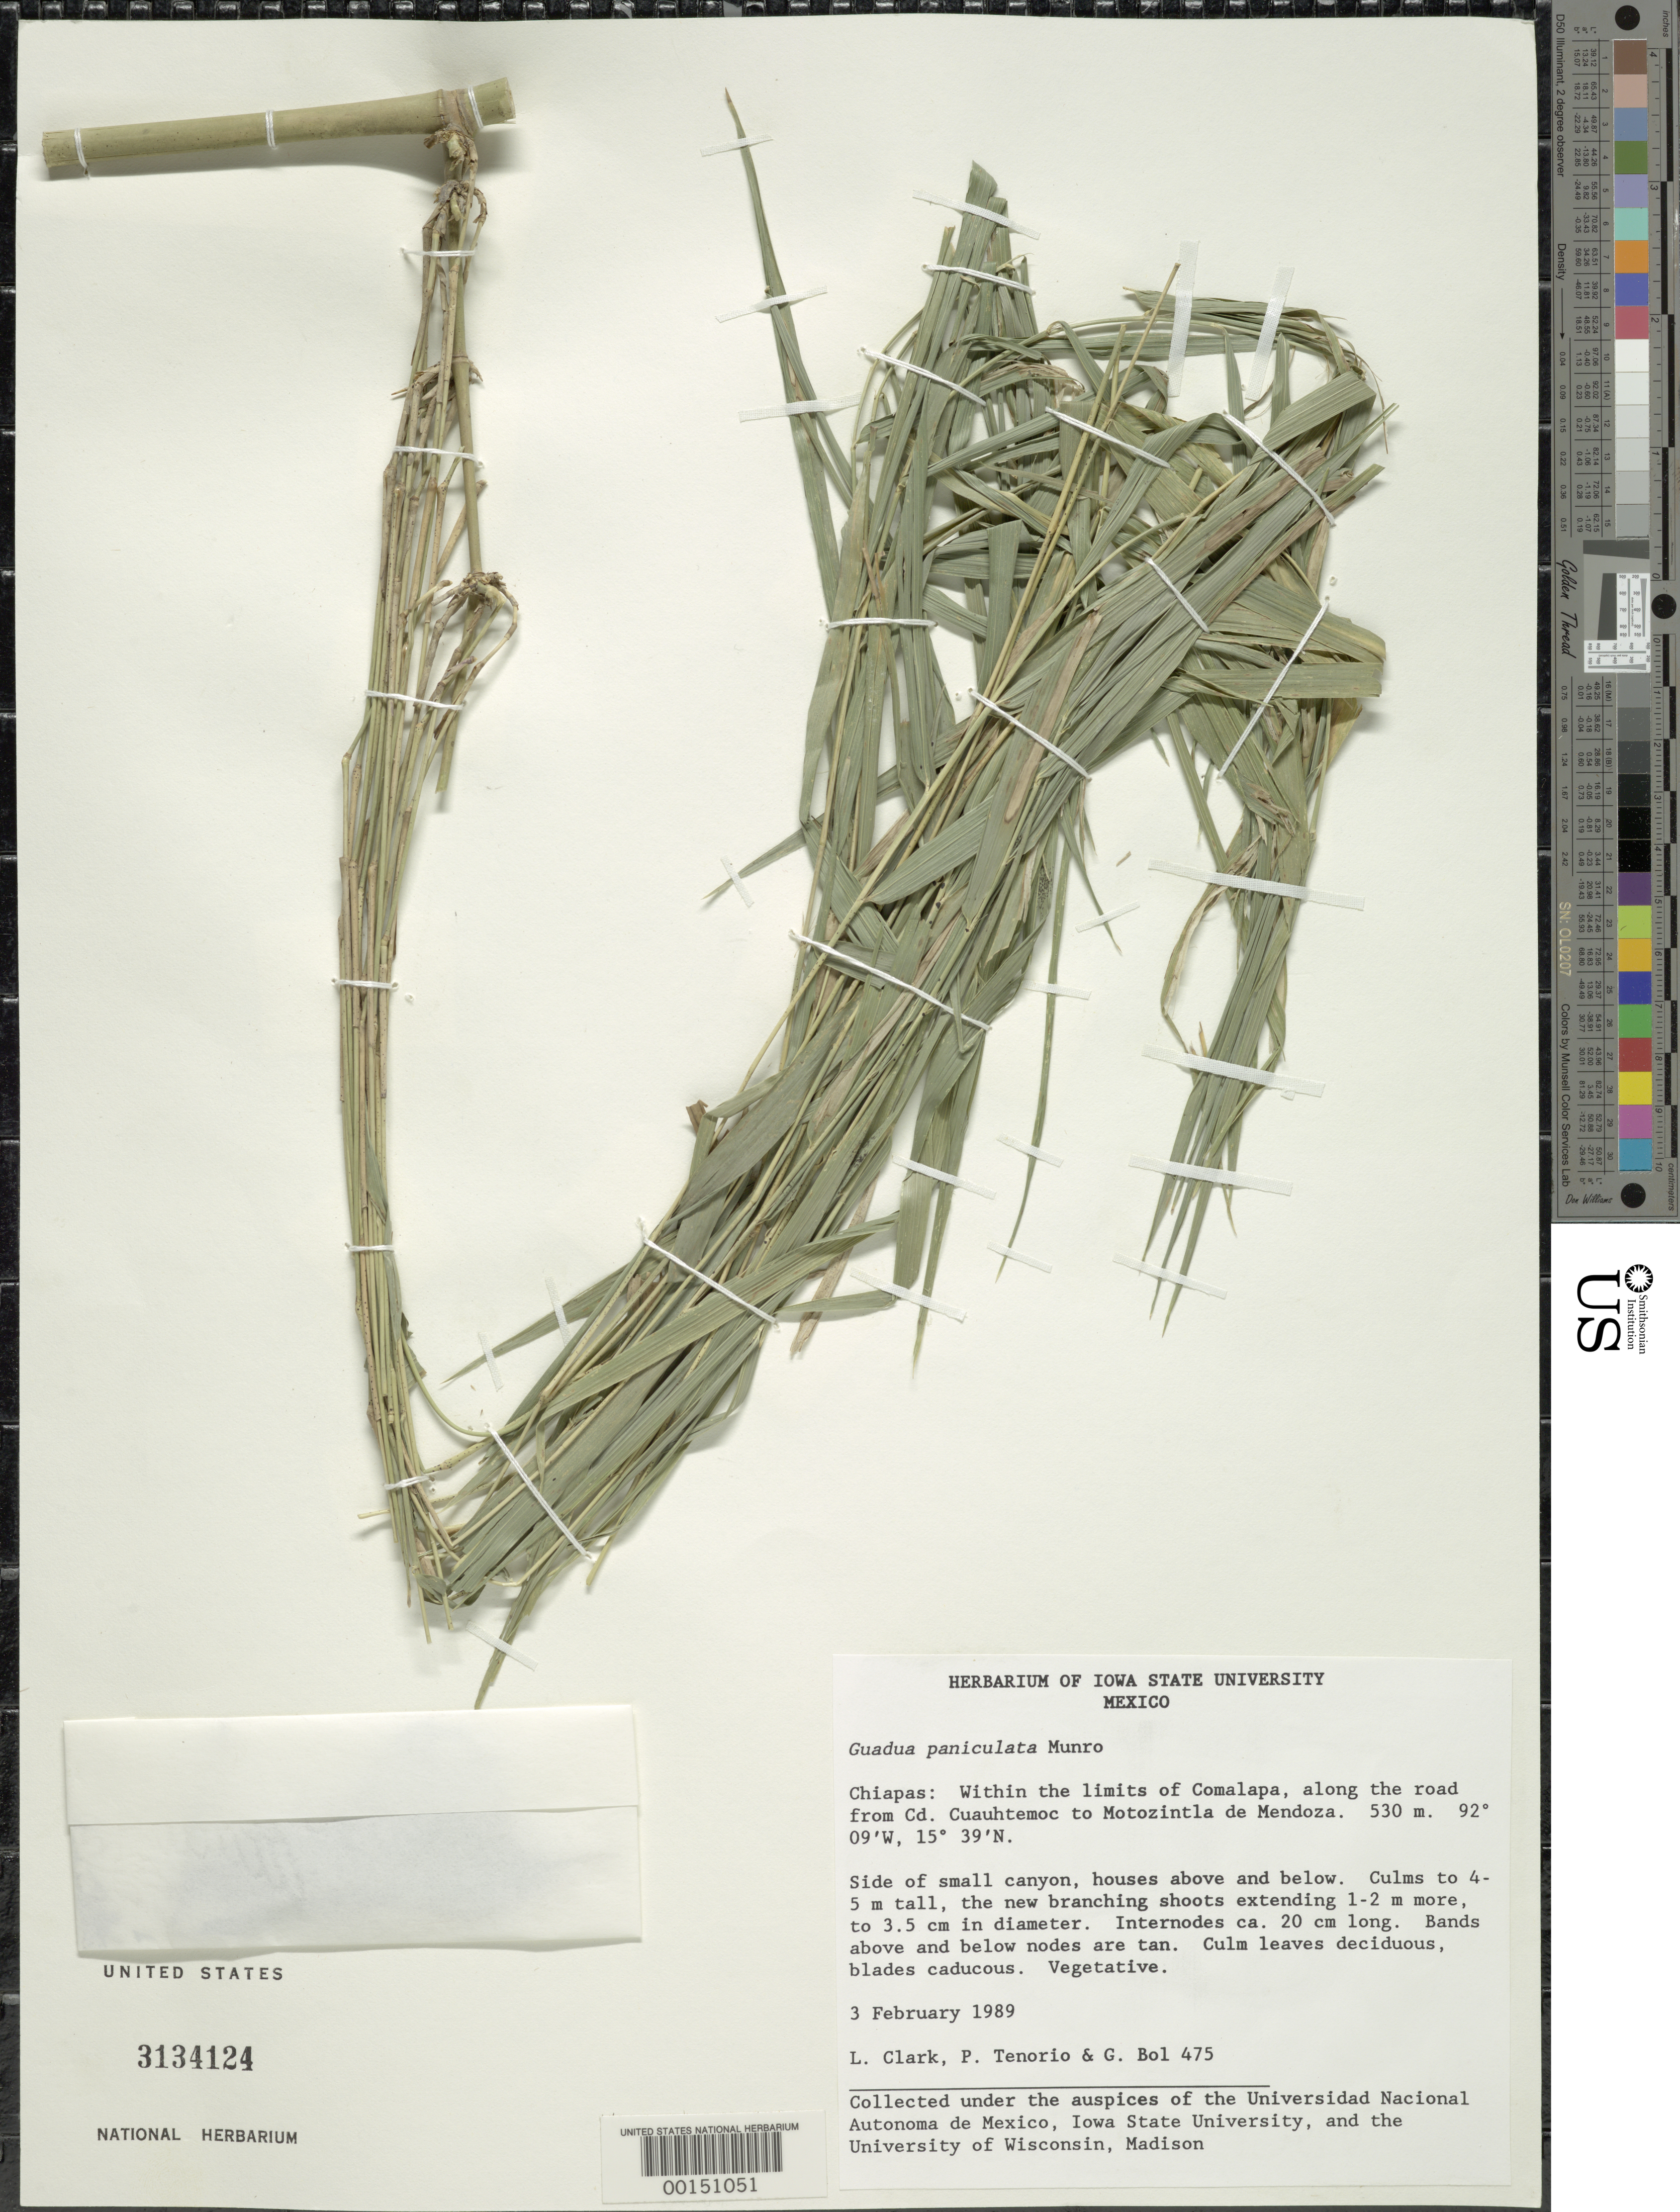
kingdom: Plantae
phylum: Tracheophyta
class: Liliopsida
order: Poales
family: Poaceae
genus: Guadua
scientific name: Guadua refracta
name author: Munro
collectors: L. G. Clark, P. Tenorio L. & G. Bol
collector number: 475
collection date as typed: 03 Feb 1989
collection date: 1989-02-03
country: Mexico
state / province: Chiapas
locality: W/in limits of Comalapa along rd from cd. Cuauhtemoc to Motozintla de Mendoza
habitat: Side of small canyon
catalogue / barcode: US 3134124